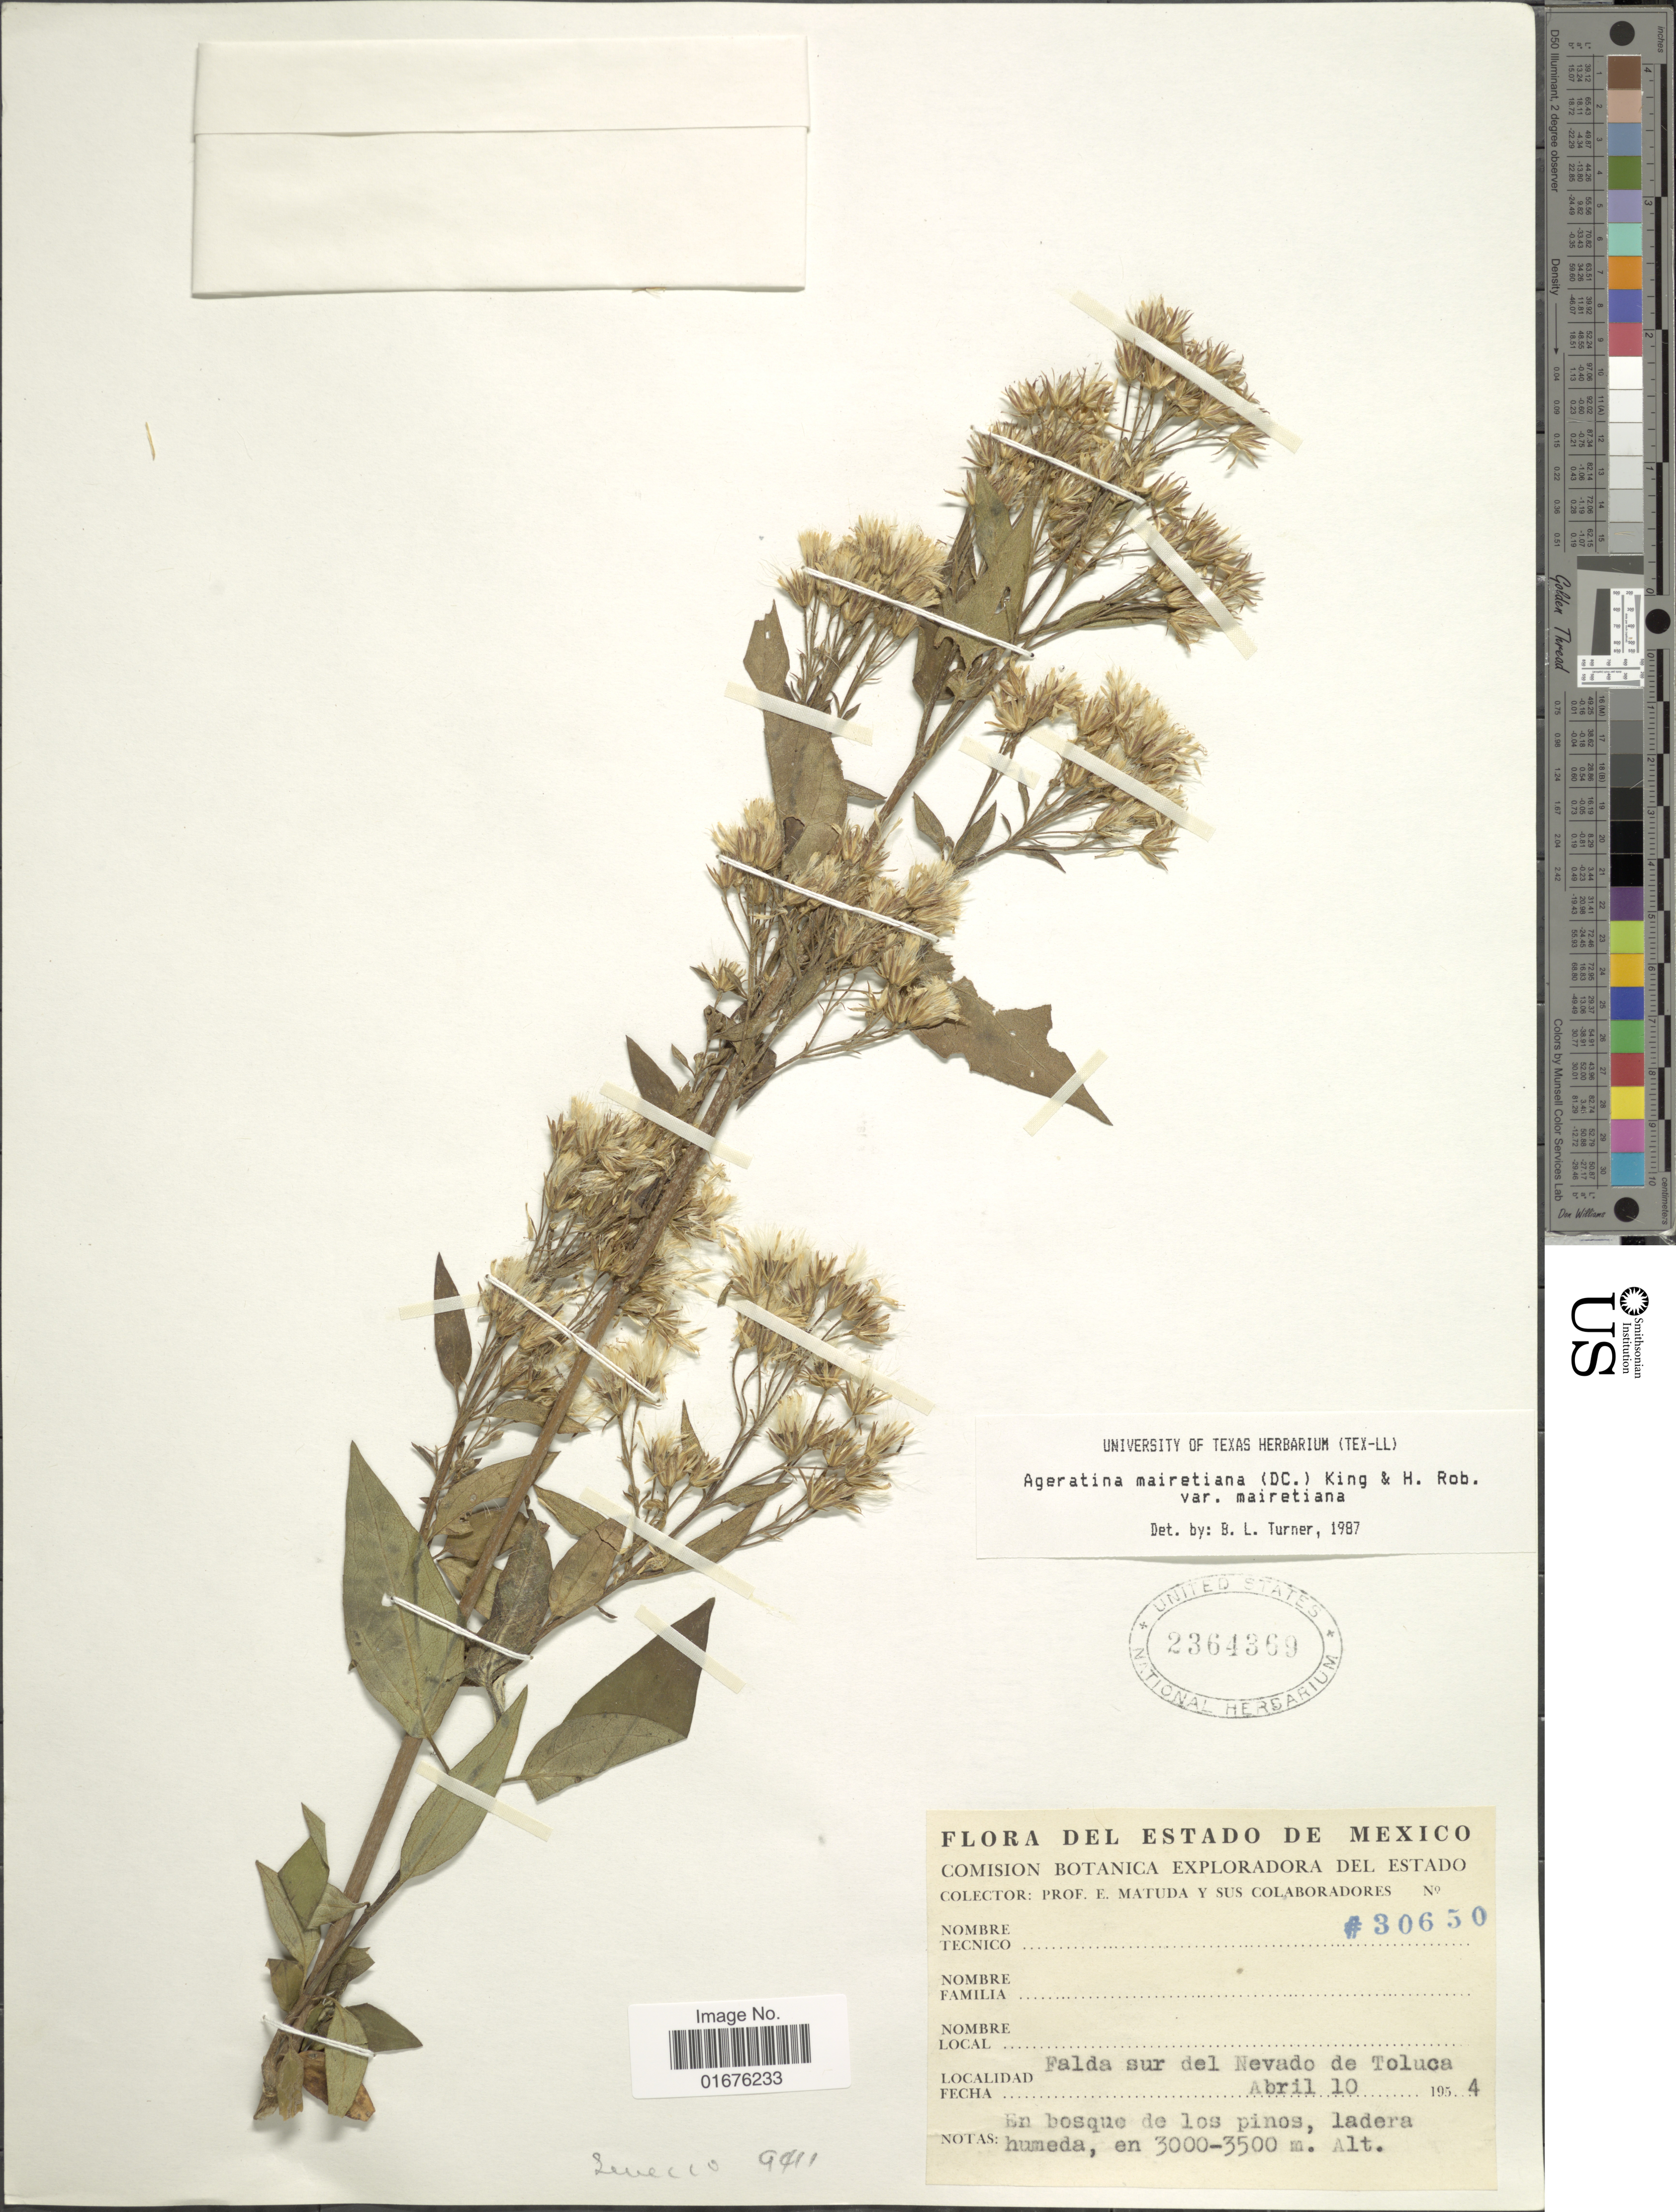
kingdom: Plantae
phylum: Tracheophyta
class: Magnoliopsida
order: Asterales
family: Asteraceae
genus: Ageratina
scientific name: Ageratina mairetiana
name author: (DC.) R.M. King & H. Rob.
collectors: E. Matuda & et al.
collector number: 30650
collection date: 1954-04-10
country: Mexico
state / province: México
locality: Falda sur del Nevado de Toluca, en bosque de los pinos, ladera humeda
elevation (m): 3000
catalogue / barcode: US 2364369